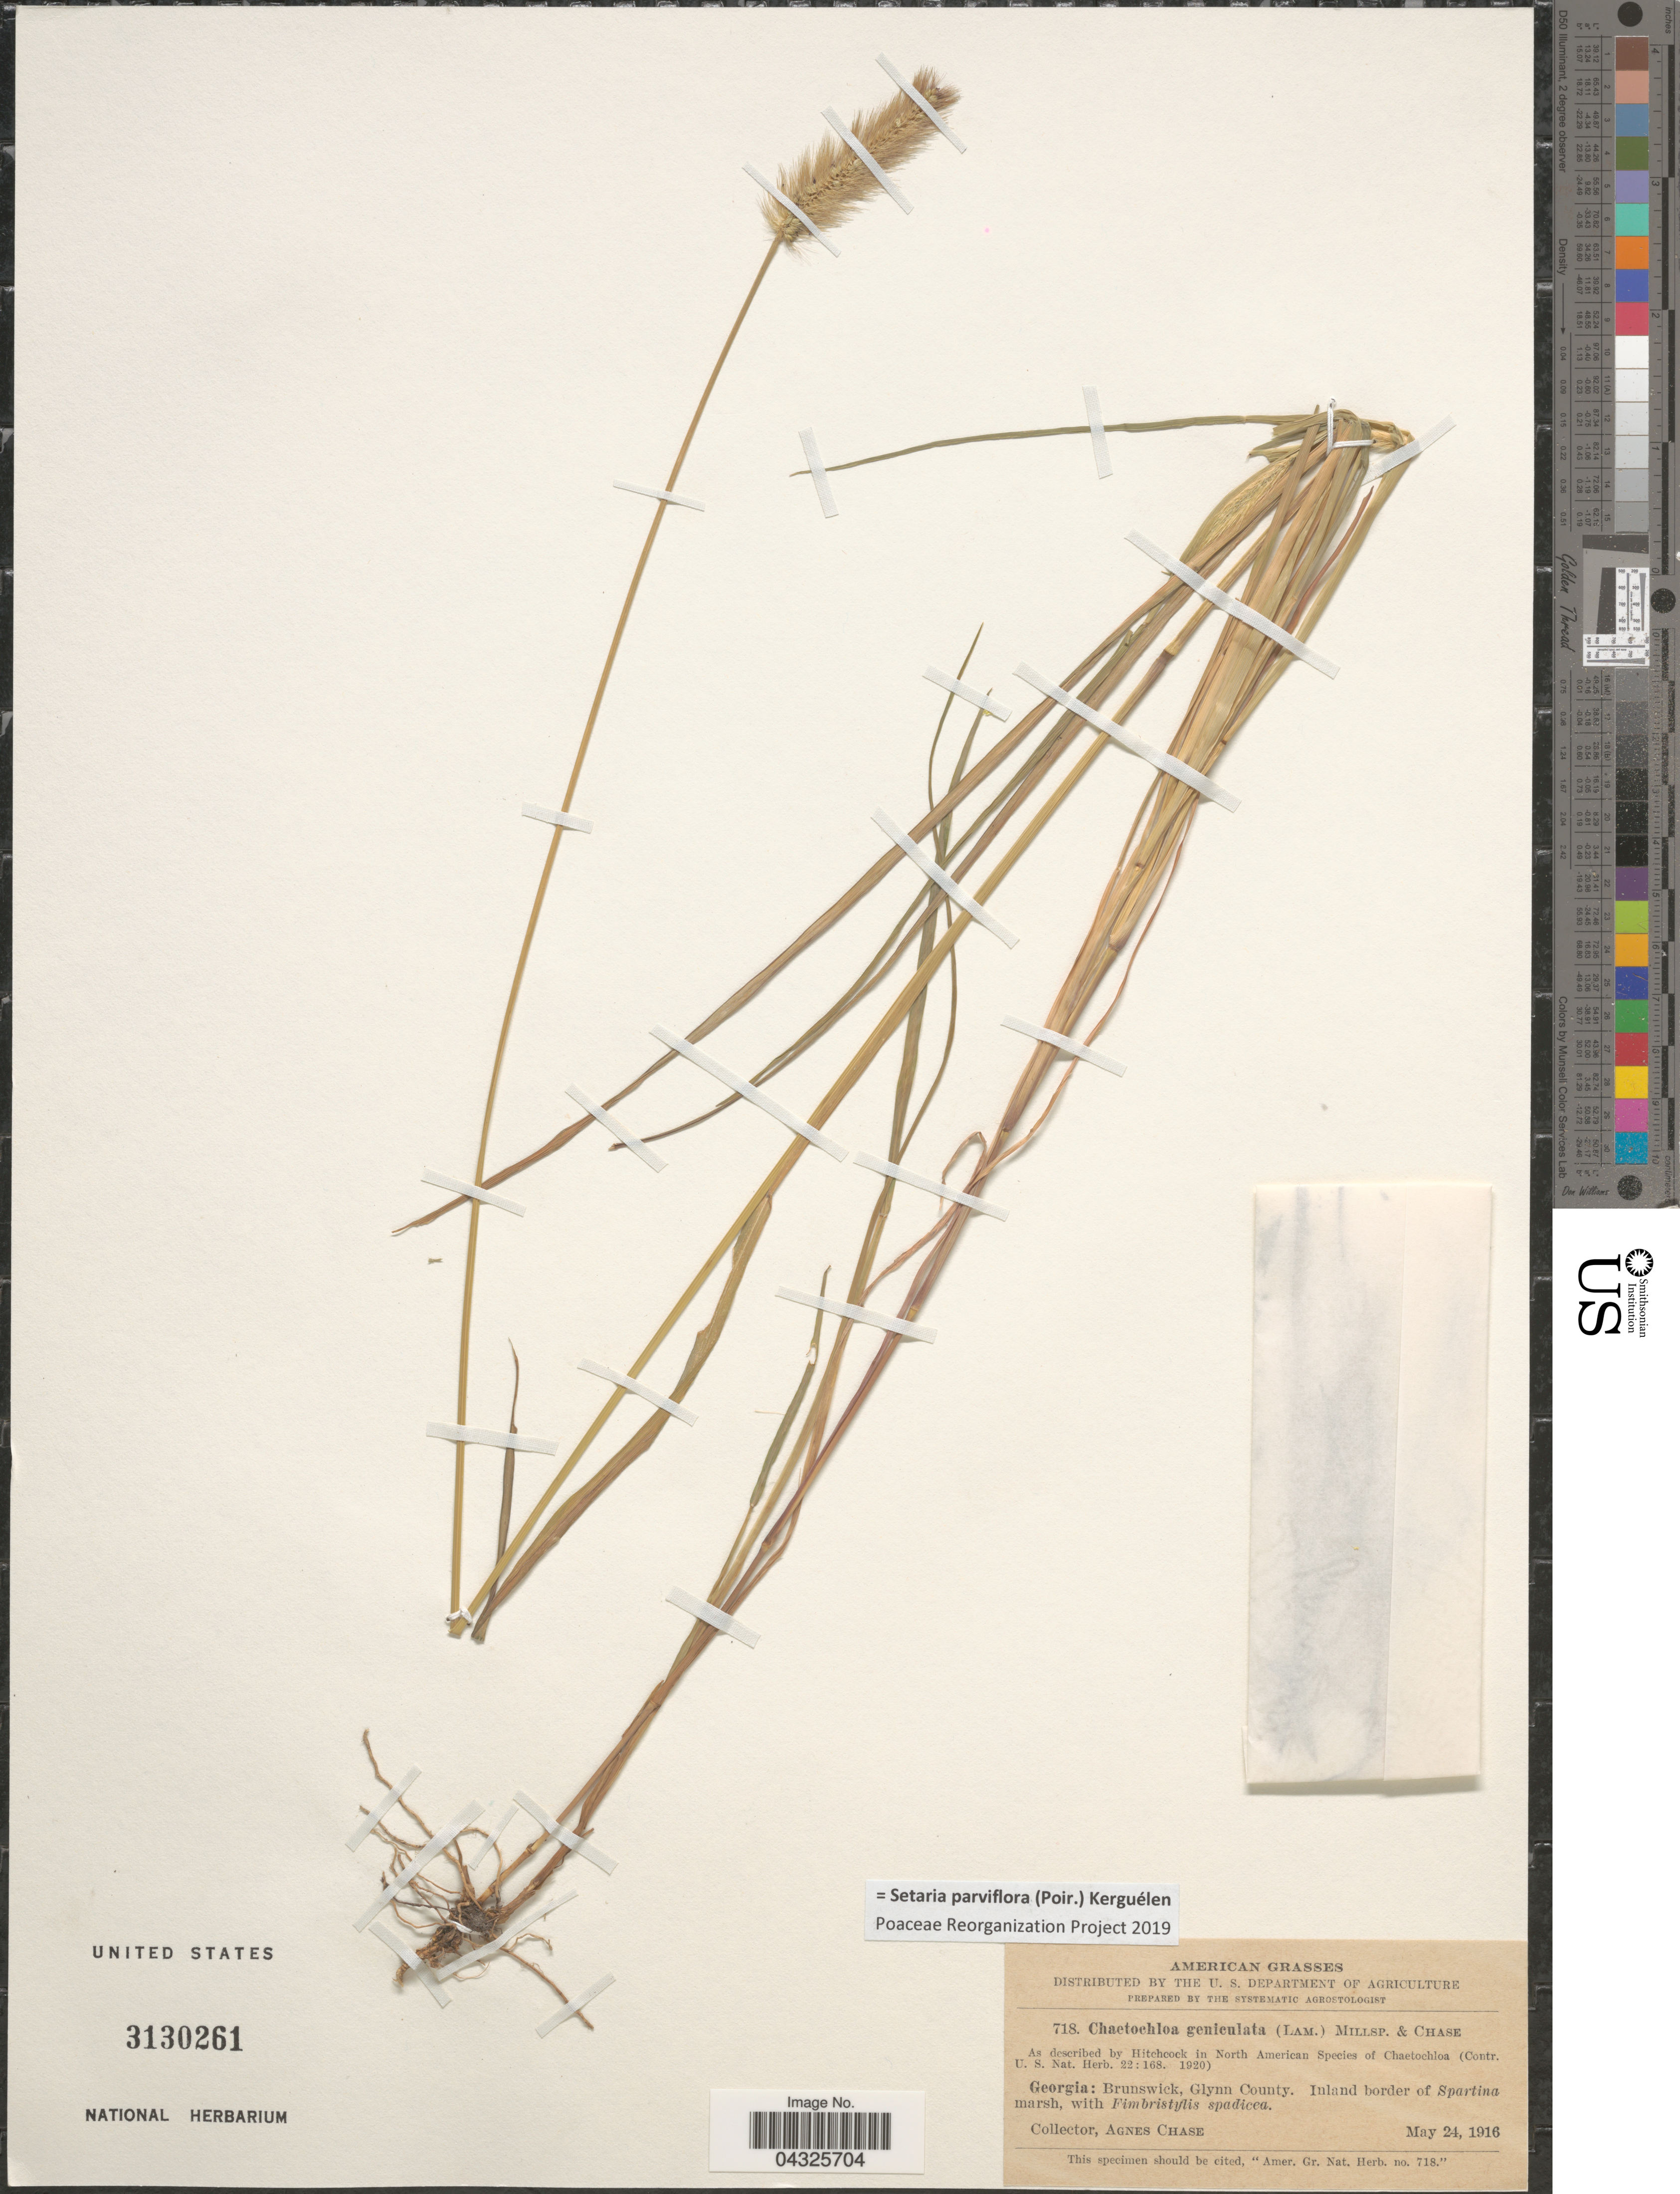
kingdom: Plantae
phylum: Tracheophyta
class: Liliopsida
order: Poales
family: Poaceae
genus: Setaria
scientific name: Setaria parviflora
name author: (Poir.) Kerguélen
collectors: A. Chase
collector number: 718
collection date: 1916-05-24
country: United States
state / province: Georgia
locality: Brunswick, Glynn County.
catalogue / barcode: US 3130261